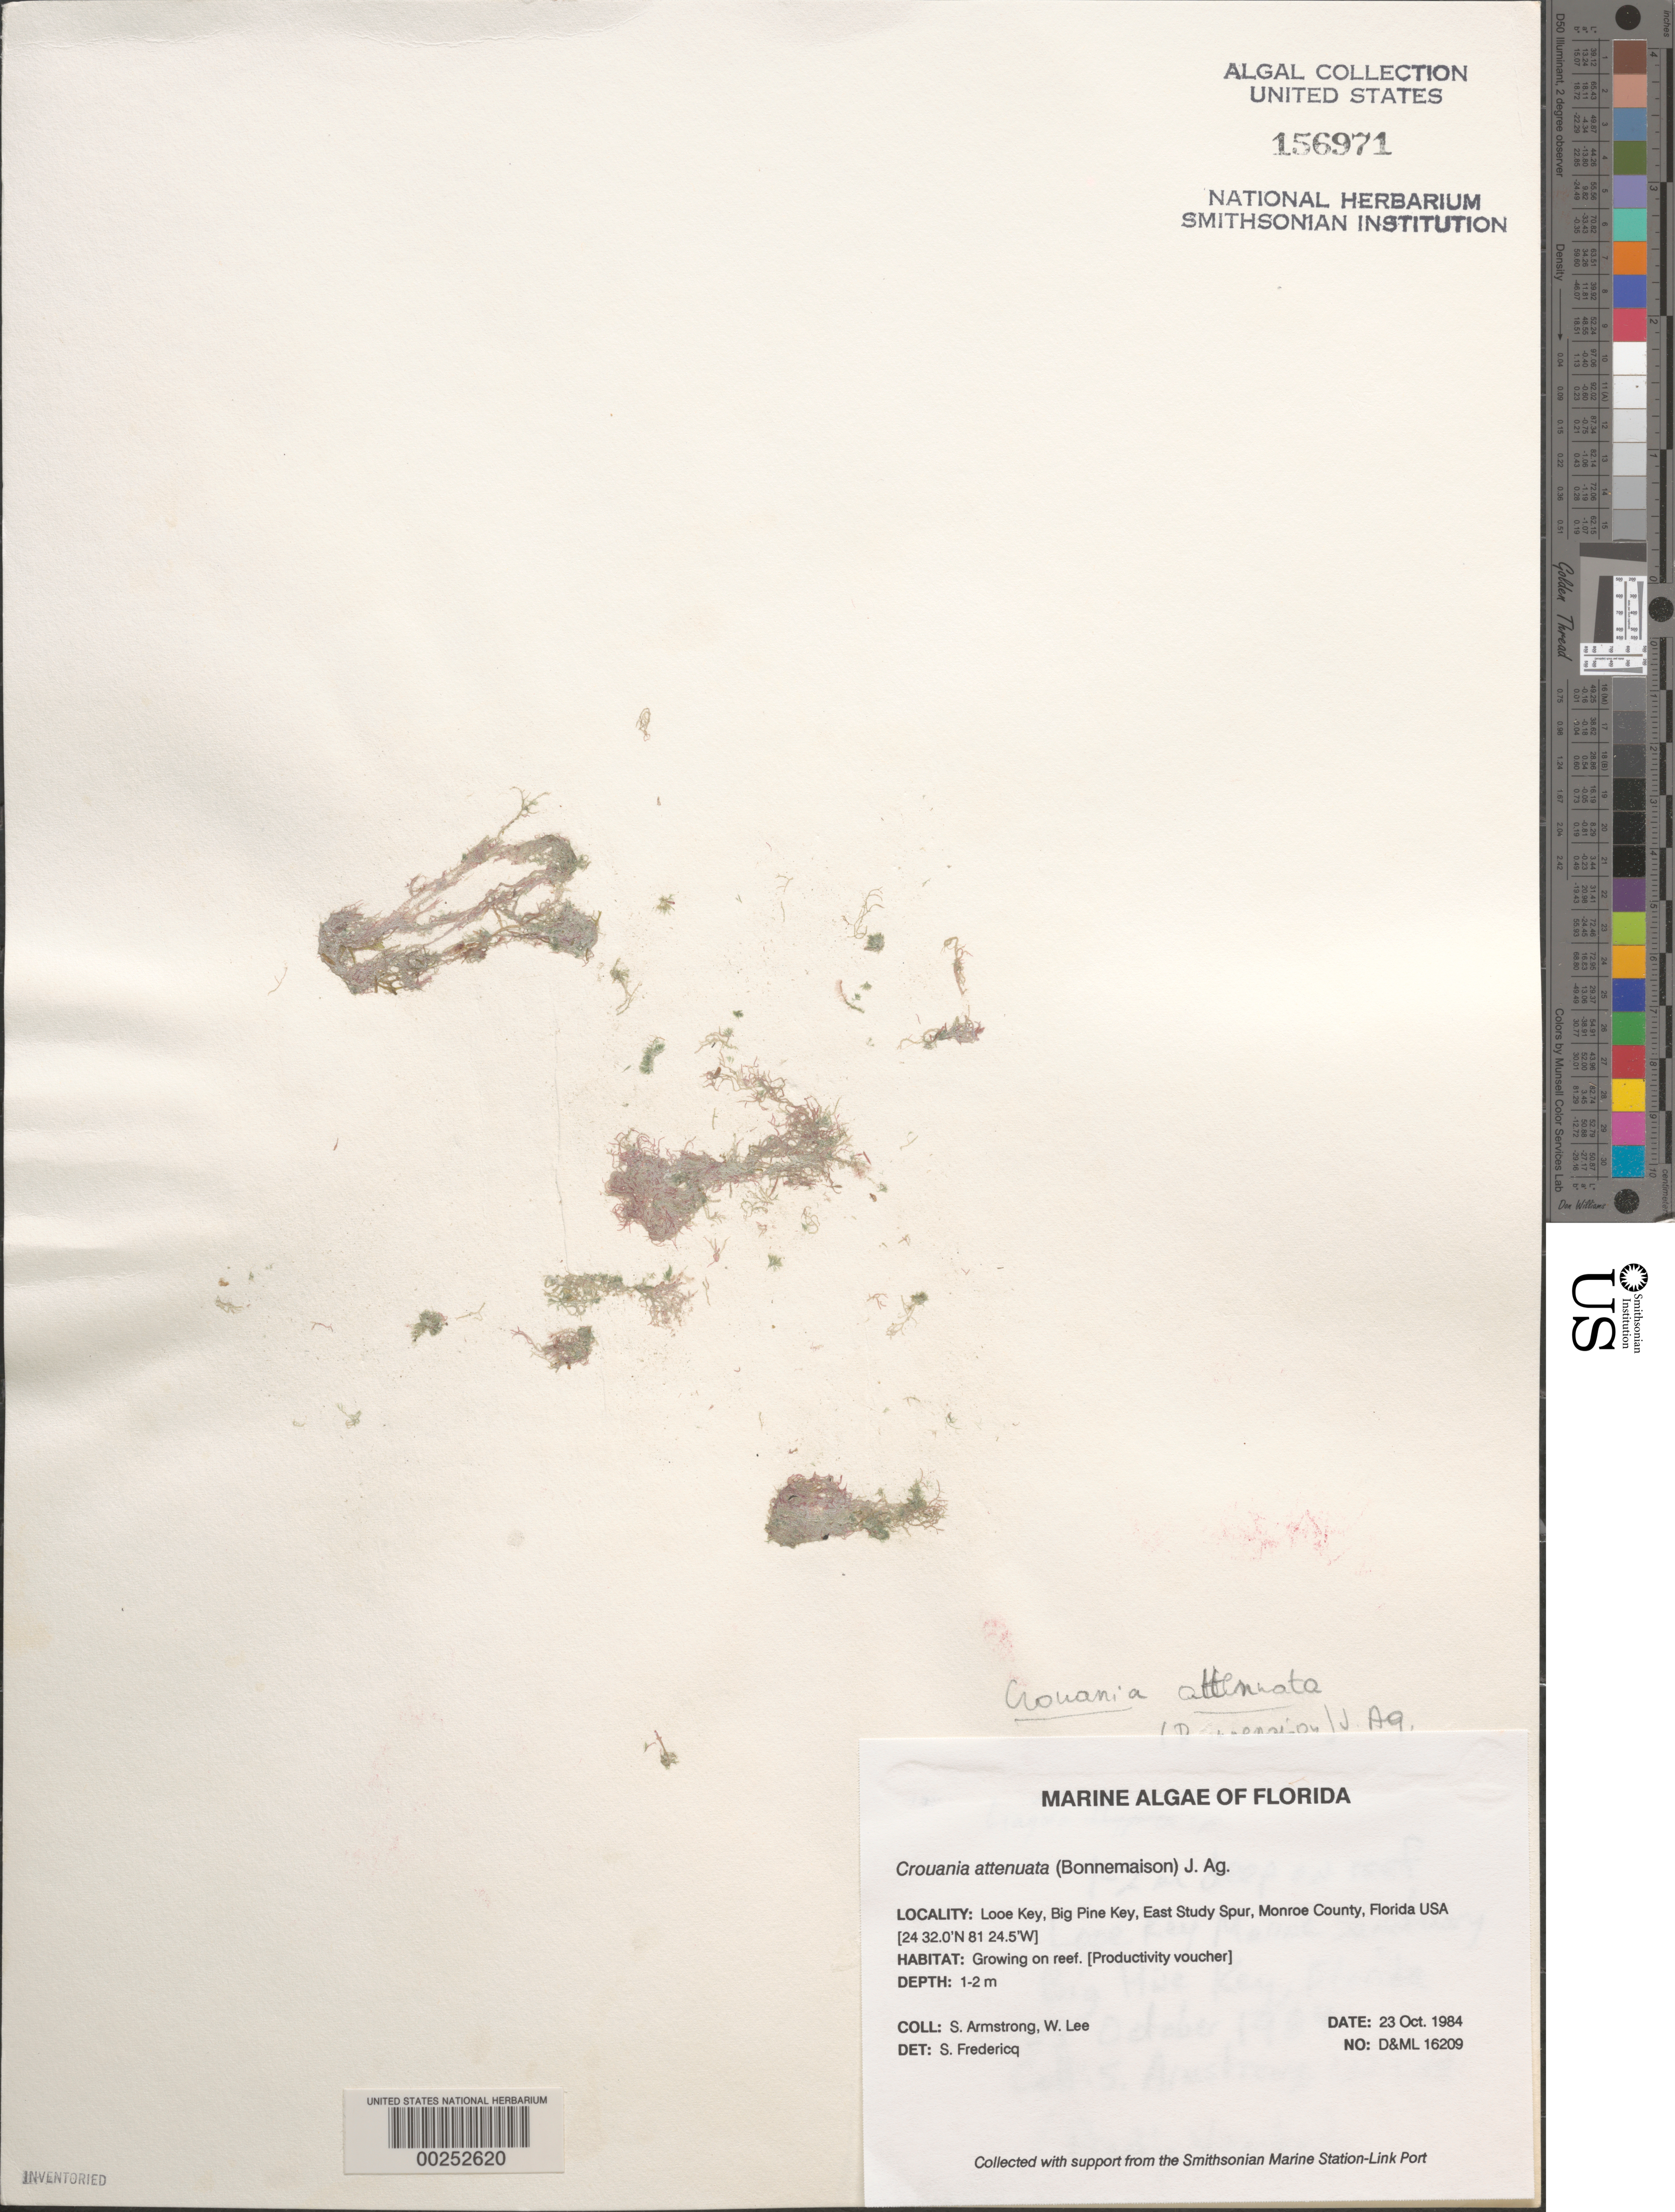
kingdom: Plantae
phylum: Rhodophyta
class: Florideophyceae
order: Ceramiales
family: Callithamniaceae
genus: Crouania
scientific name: Crouania attenuata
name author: (C. Agardh) J. Agardh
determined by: Fredericq, S.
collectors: S. Armstrong & W. Lee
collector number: D&ML 16209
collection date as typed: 23 Oct 1984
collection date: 1984-10-23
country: United States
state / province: Florida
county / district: Monroe County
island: Looe Key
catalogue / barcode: US 156971